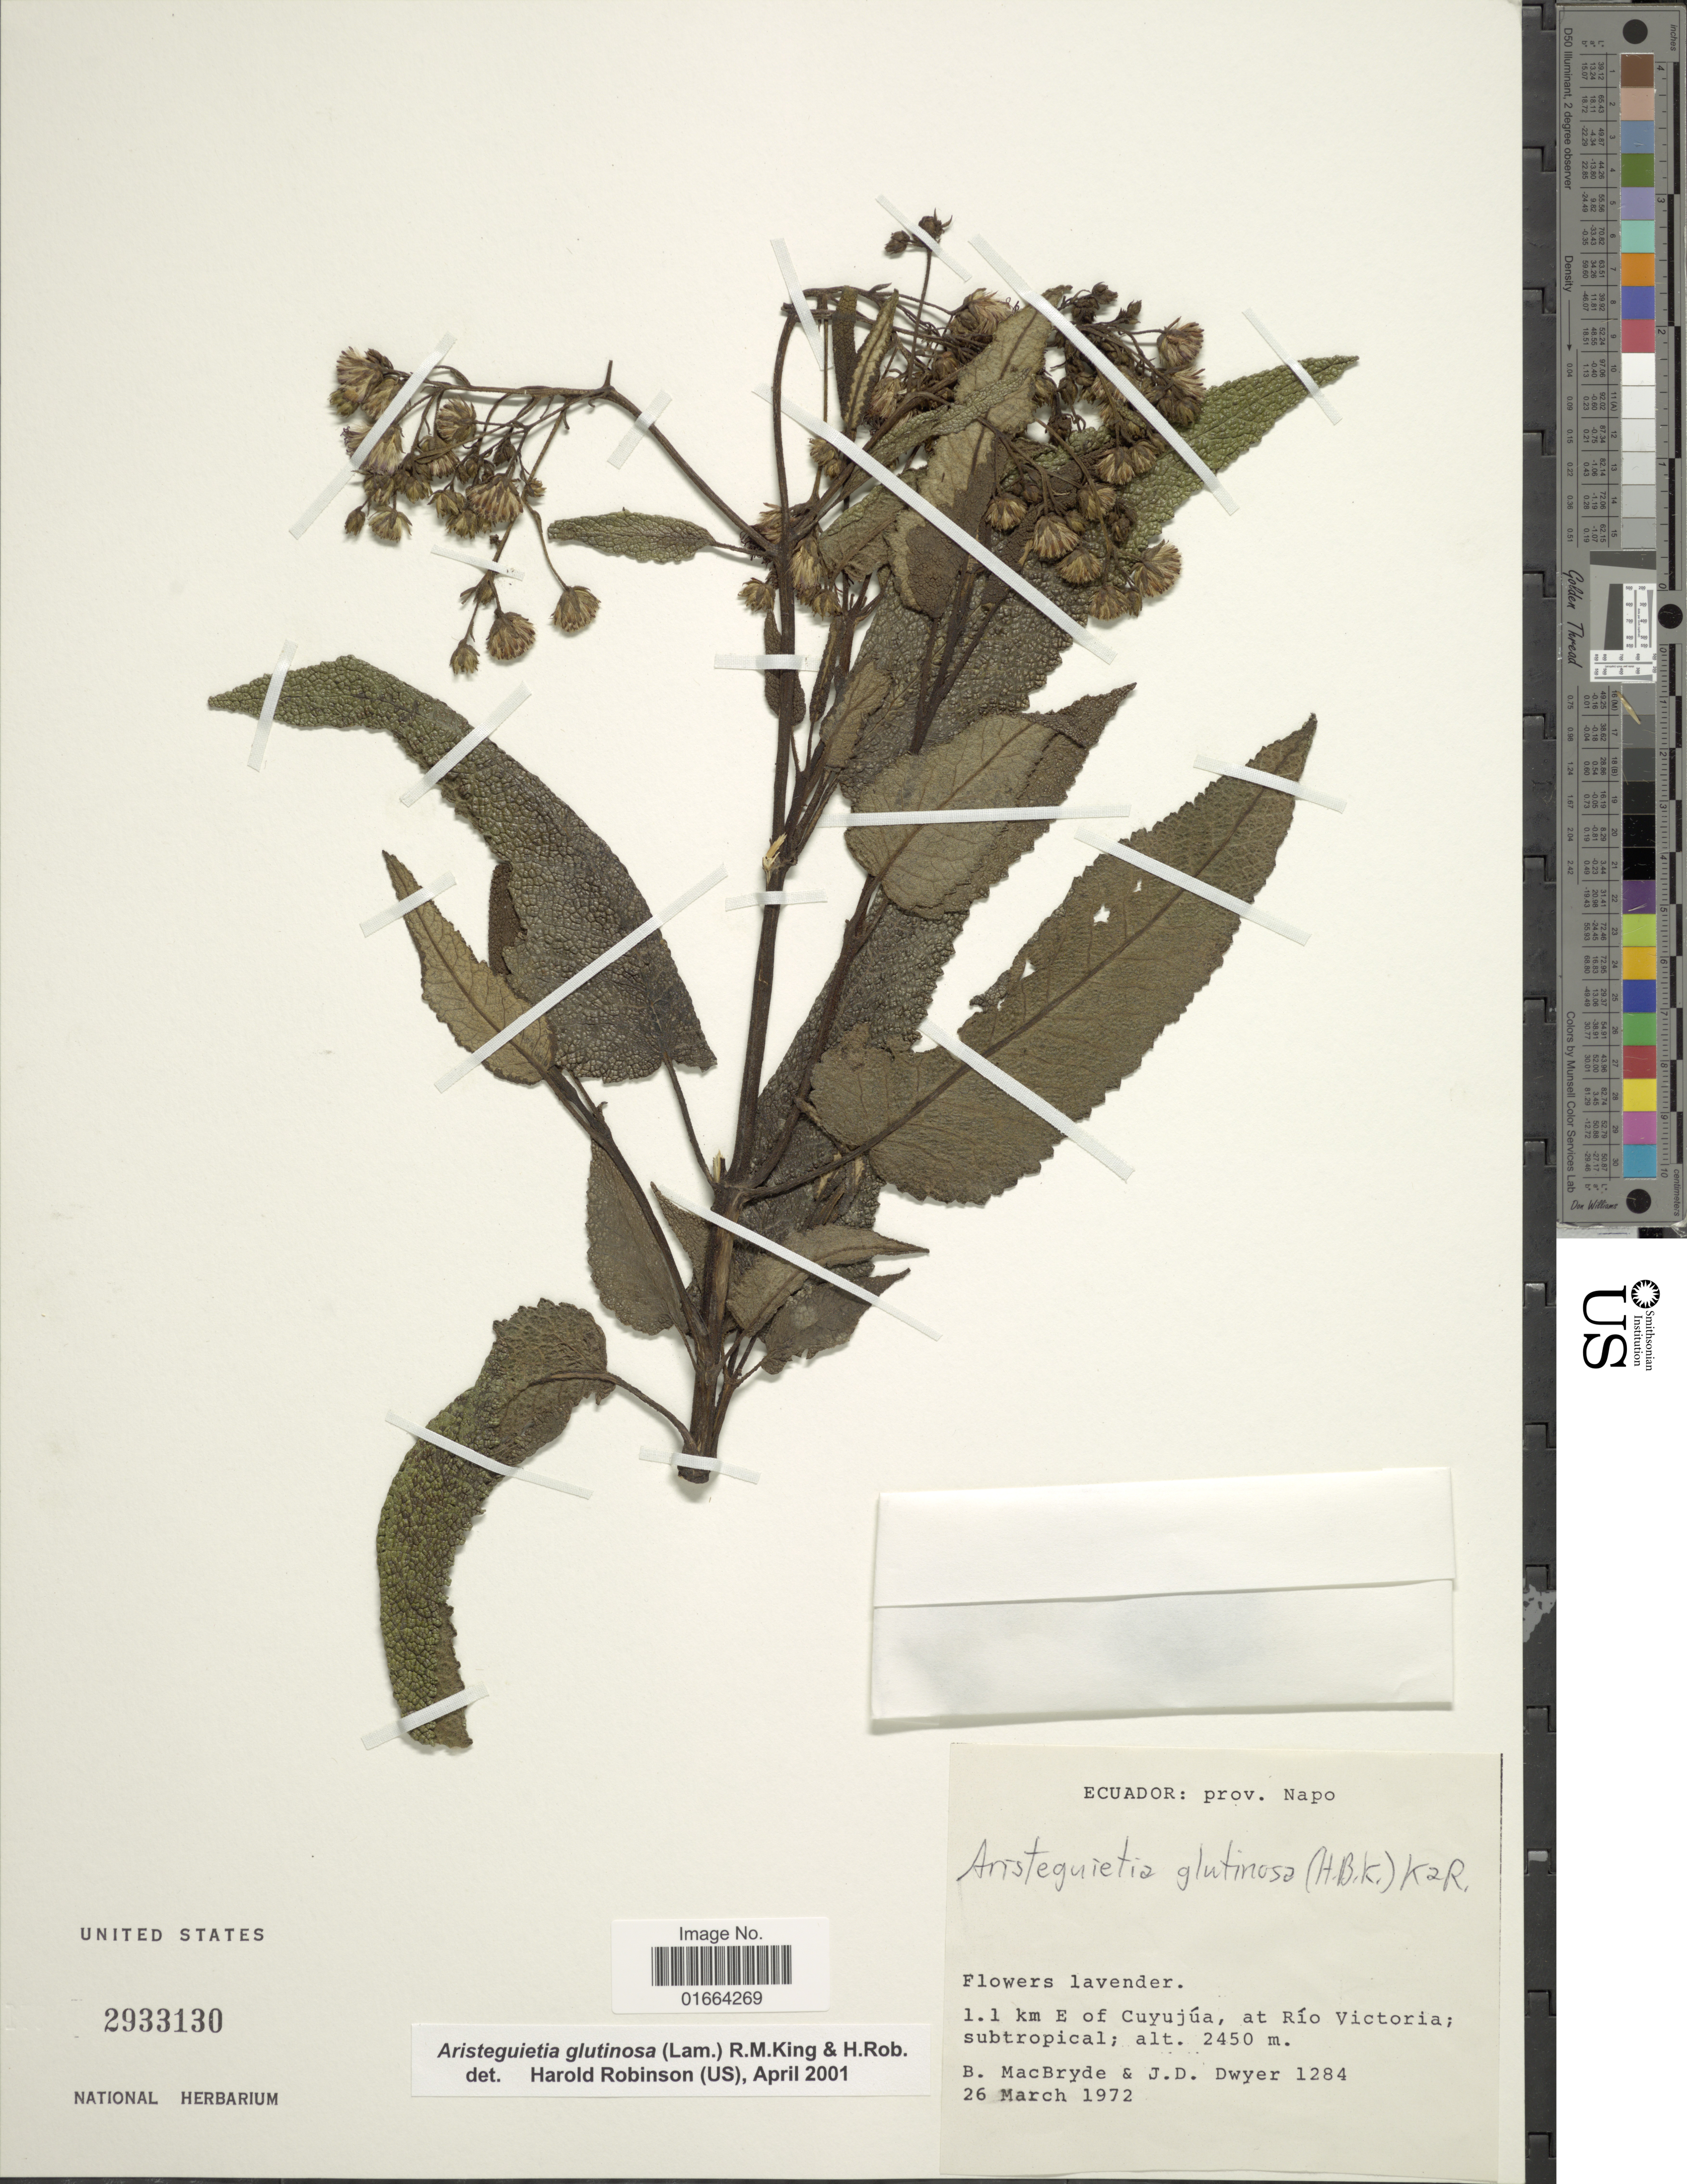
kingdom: Plantae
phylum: Tracheophyta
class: Magnoliopsida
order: Asterales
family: Asteraceae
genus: Aristeguietia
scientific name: Aristeguietia glutinosa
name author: (Lam.) R.M. King & H. Rob.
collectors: B. MacBryde & J. D. Dwyer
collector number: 1284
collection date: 1972-03-26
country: Ecuador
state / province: Napo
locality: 1.1 km E of Cuyujúa, at Río Victoria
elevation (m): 2450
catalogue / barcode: US 2933130